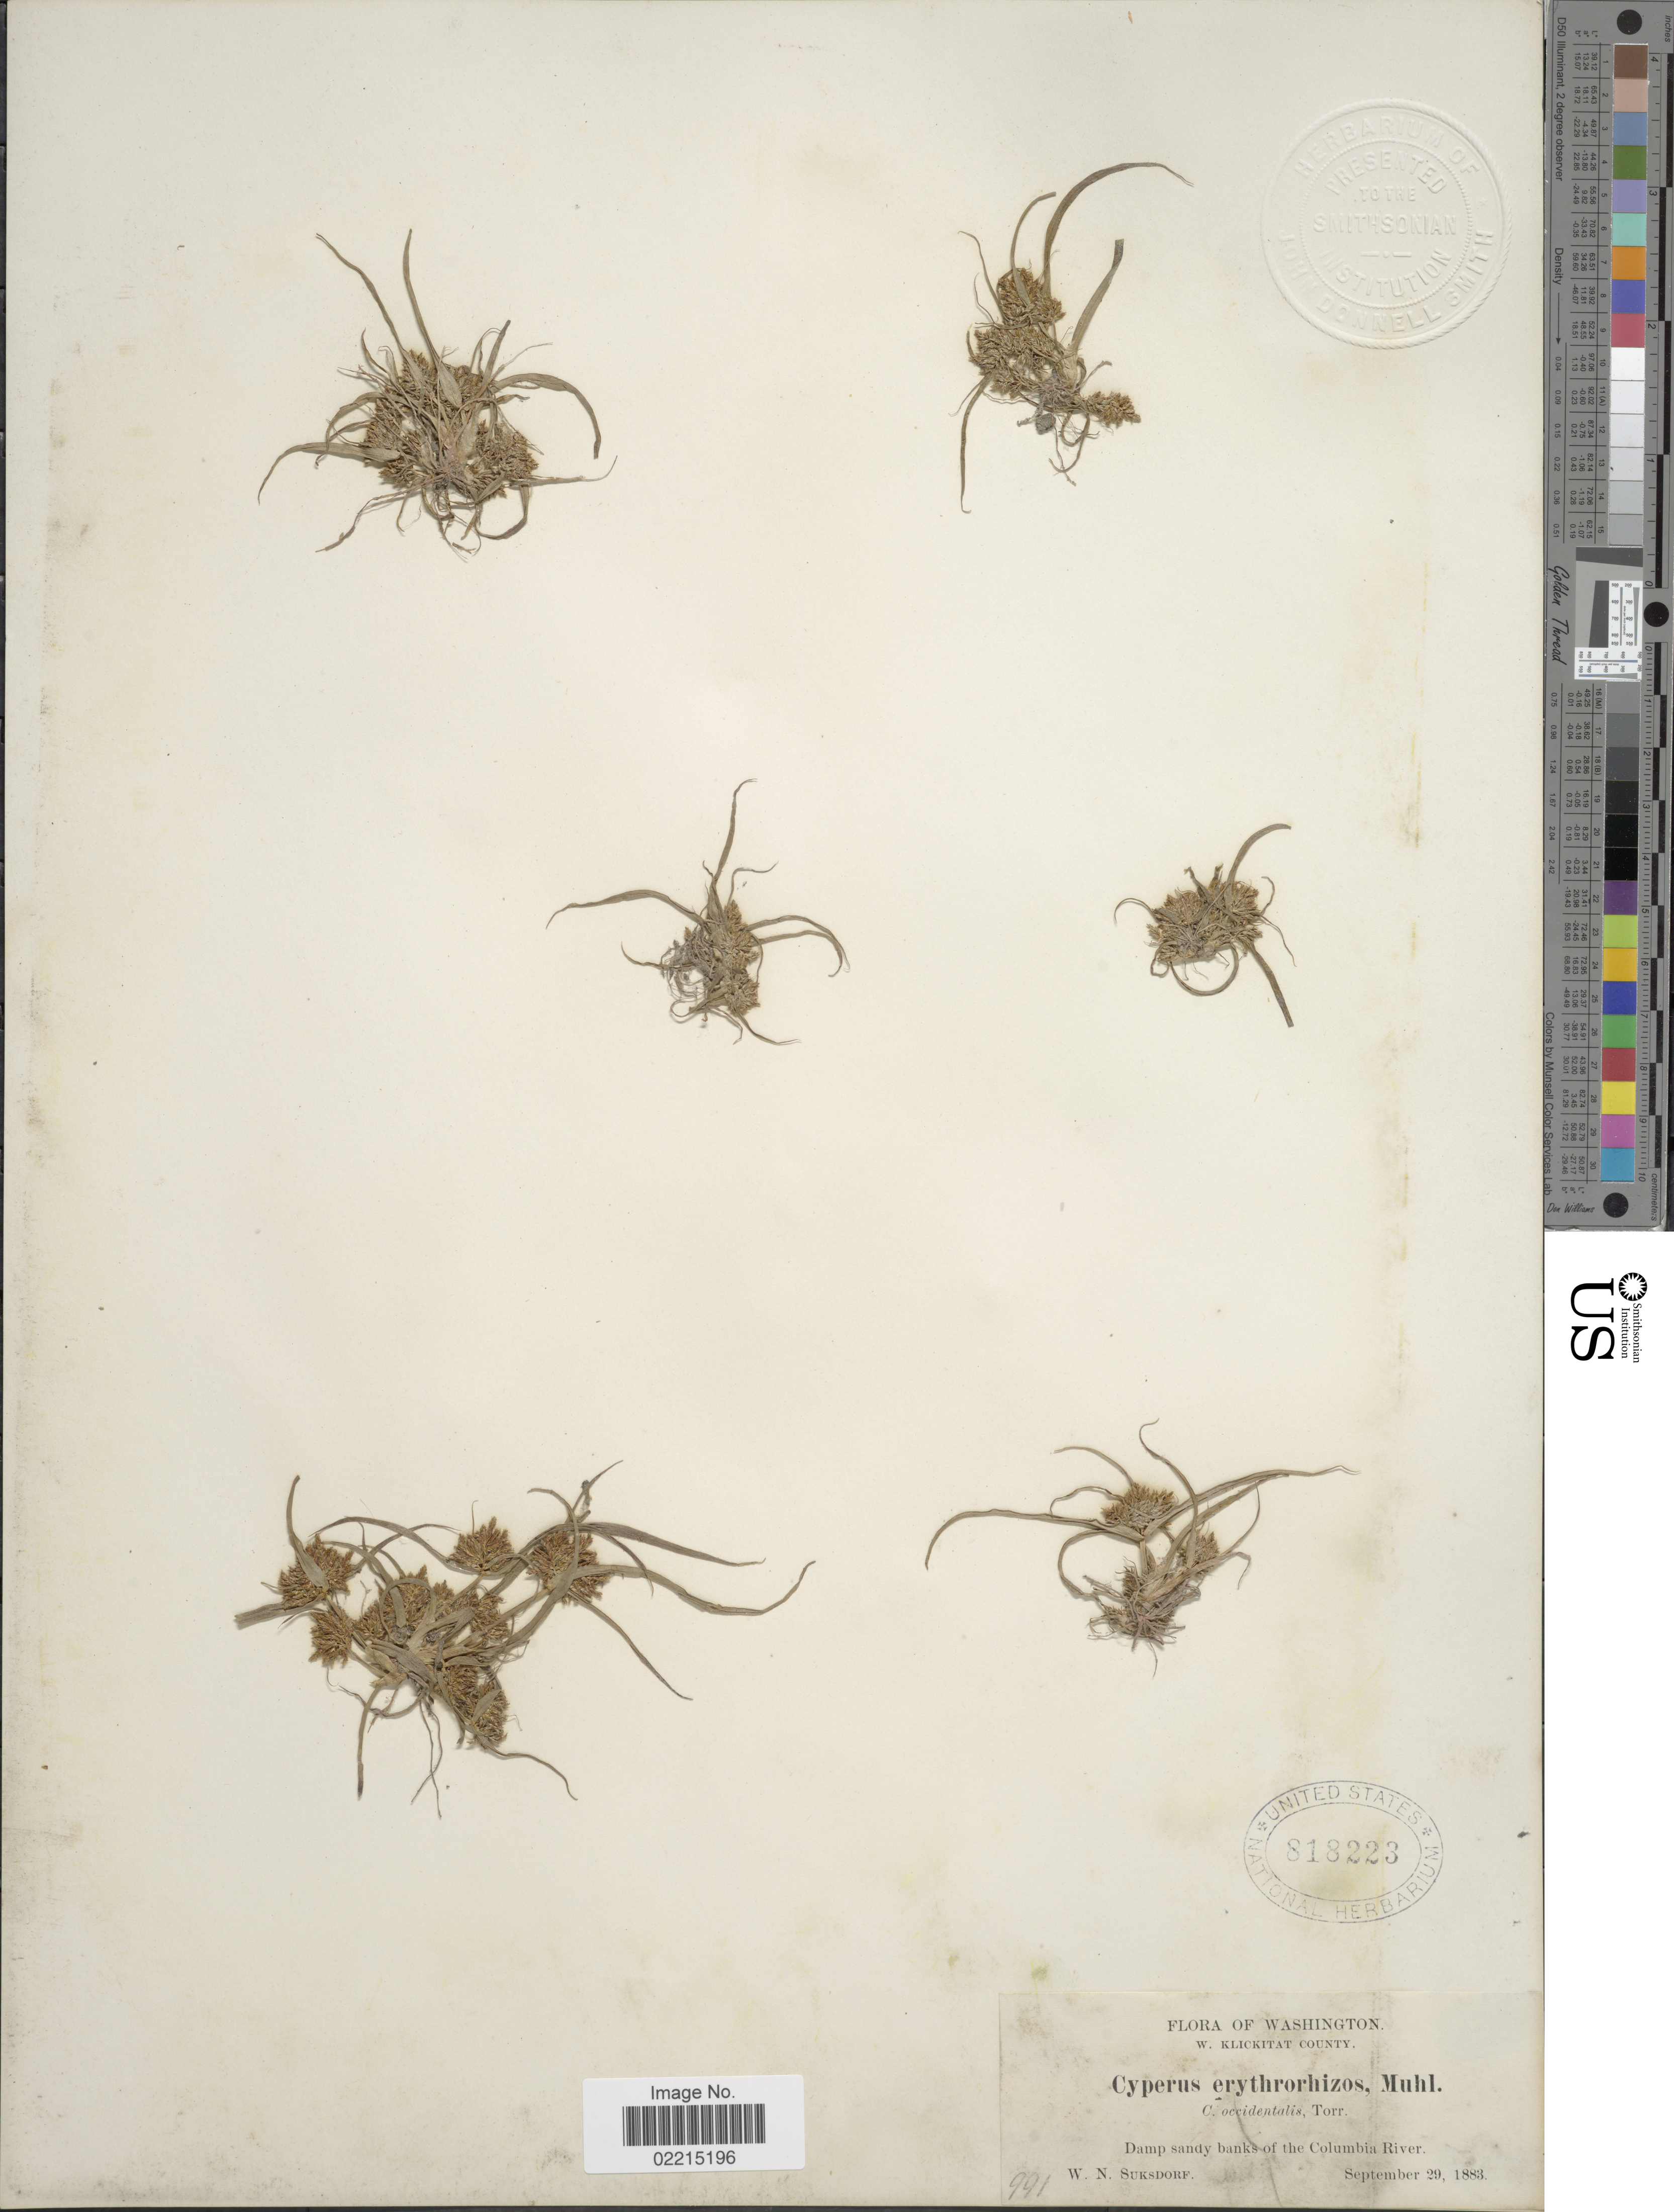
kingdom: Plantae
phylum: Tracheophyta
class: Liliopsida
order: Poales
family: Cyperaceae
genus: Cyperus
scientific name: Cyperus erythrorhizos Muhl.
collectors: W. N. Suksdorf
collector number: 991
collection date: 1883-09-29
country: United States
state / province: Washington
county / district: Klickitat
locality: Banks of the Columbia River. W. Klickitat County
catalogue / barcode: US 818223